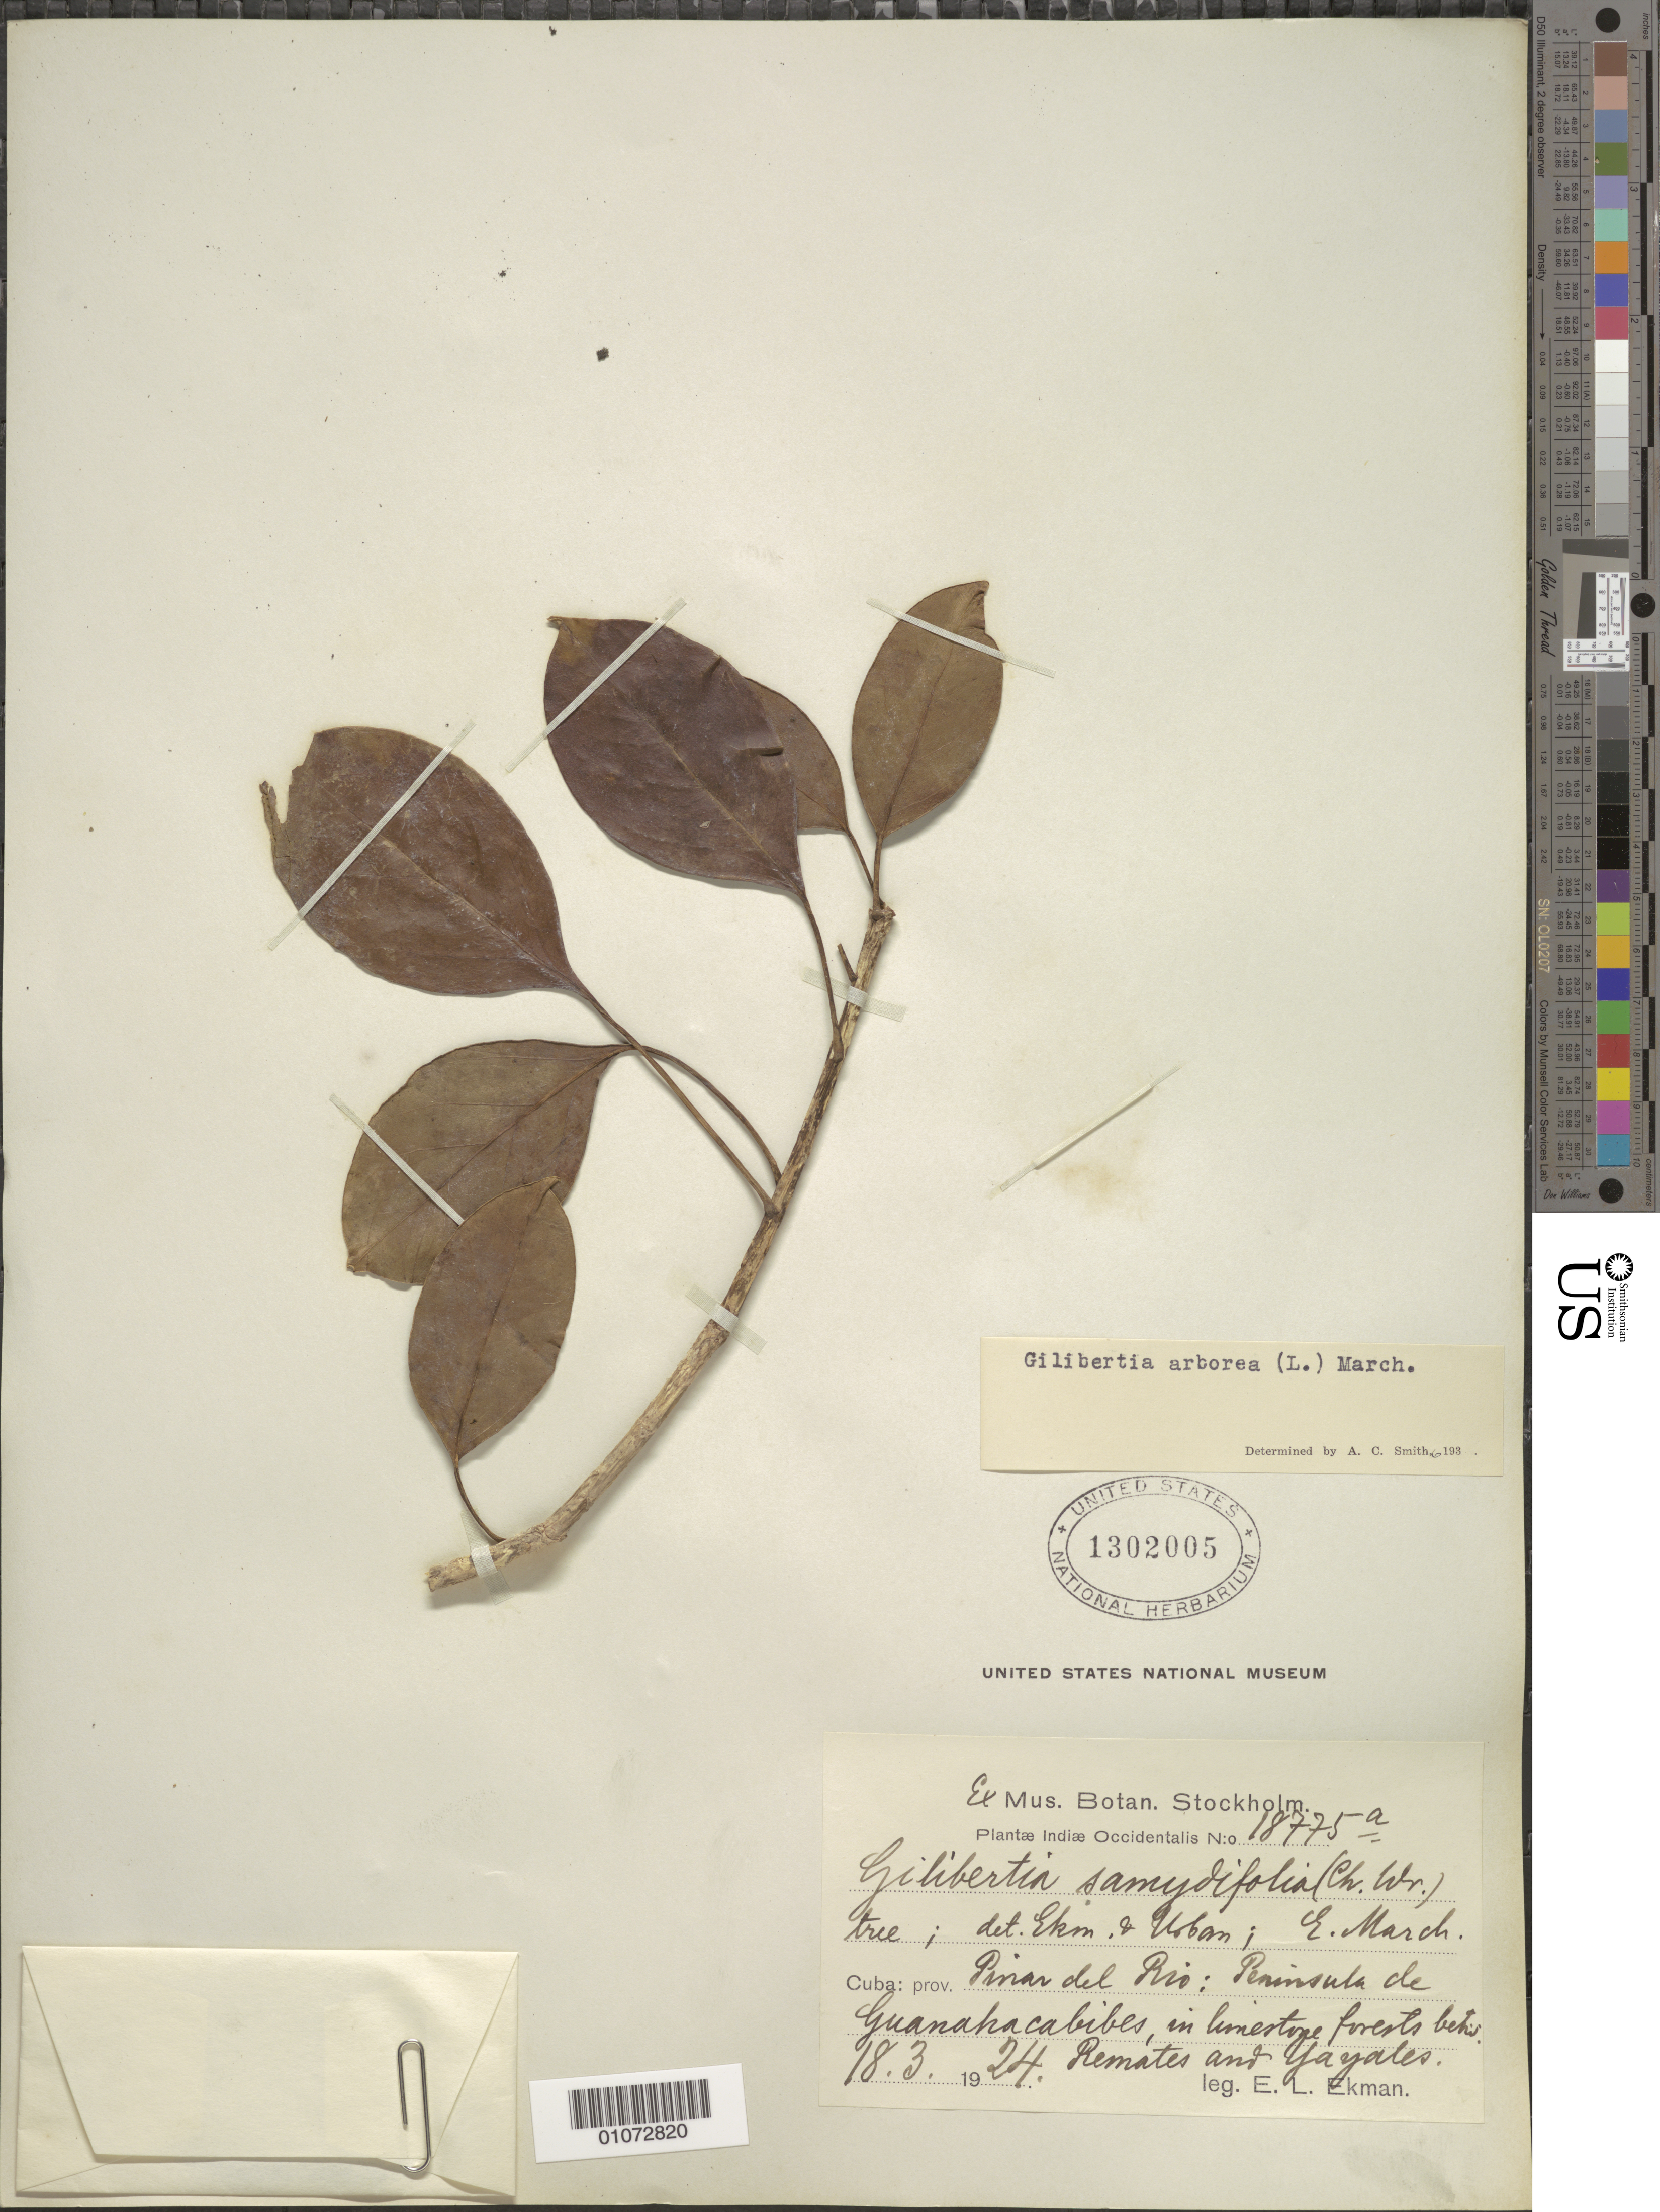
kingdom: Plantae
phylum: Tracheophyta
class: Magnoliopsida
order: Apiales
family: Araliaceae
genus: Dendropanax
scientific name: Dendropanax arboreus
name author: (L.) Decne. & Planch.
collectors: E. L. Ekman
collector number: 18775a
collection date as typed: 18 Mar 1924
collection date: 1924-03-18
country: Cuba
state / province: Pinar del Rio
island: Cuba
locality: Peninsula de Guanahacalibes, in limestone forests between Remates and Yayales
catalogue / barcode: US 1302005